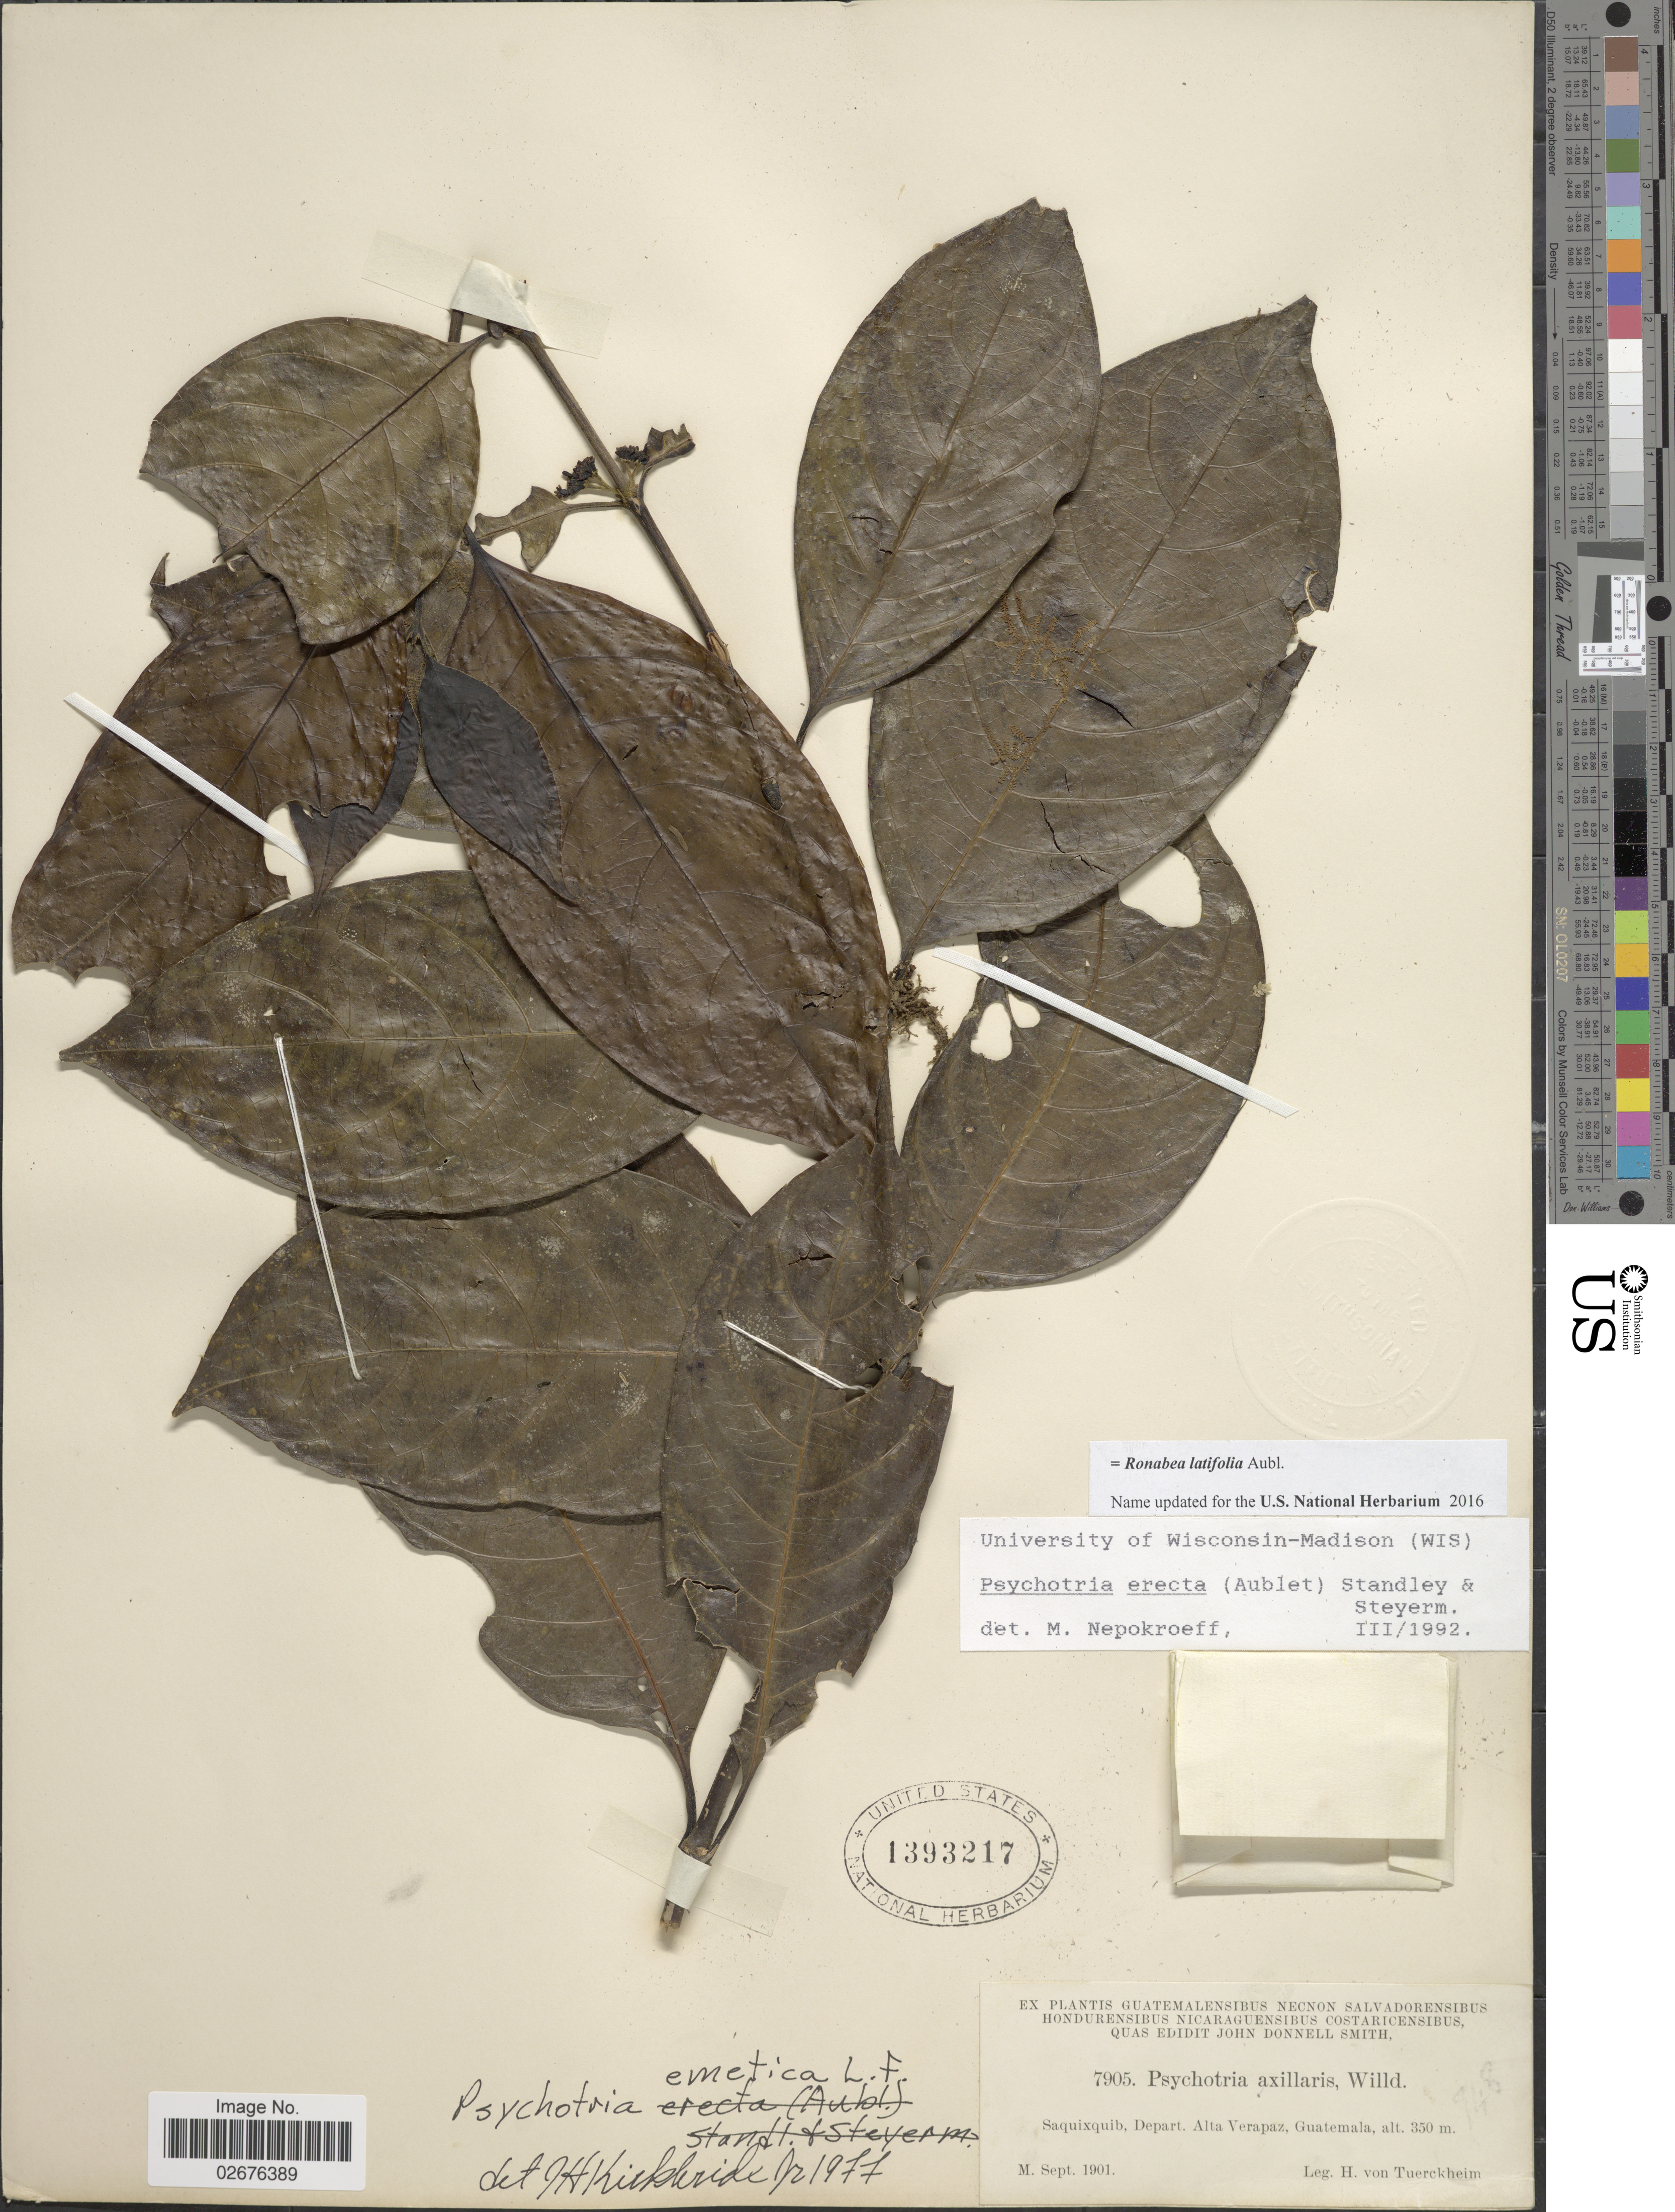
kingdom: Plantae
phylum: Tracheophyta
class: Magnoliopsida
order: Gentianales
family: Rubiaceae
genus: Ronabea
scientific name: Ronabea latifolia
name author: Aubl.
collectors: H. von Türckheim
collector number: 7905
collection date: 1901-09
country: Guatemala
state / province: Alta Verapaz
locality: Saquixquib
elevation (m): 350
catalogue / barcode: US 1393217